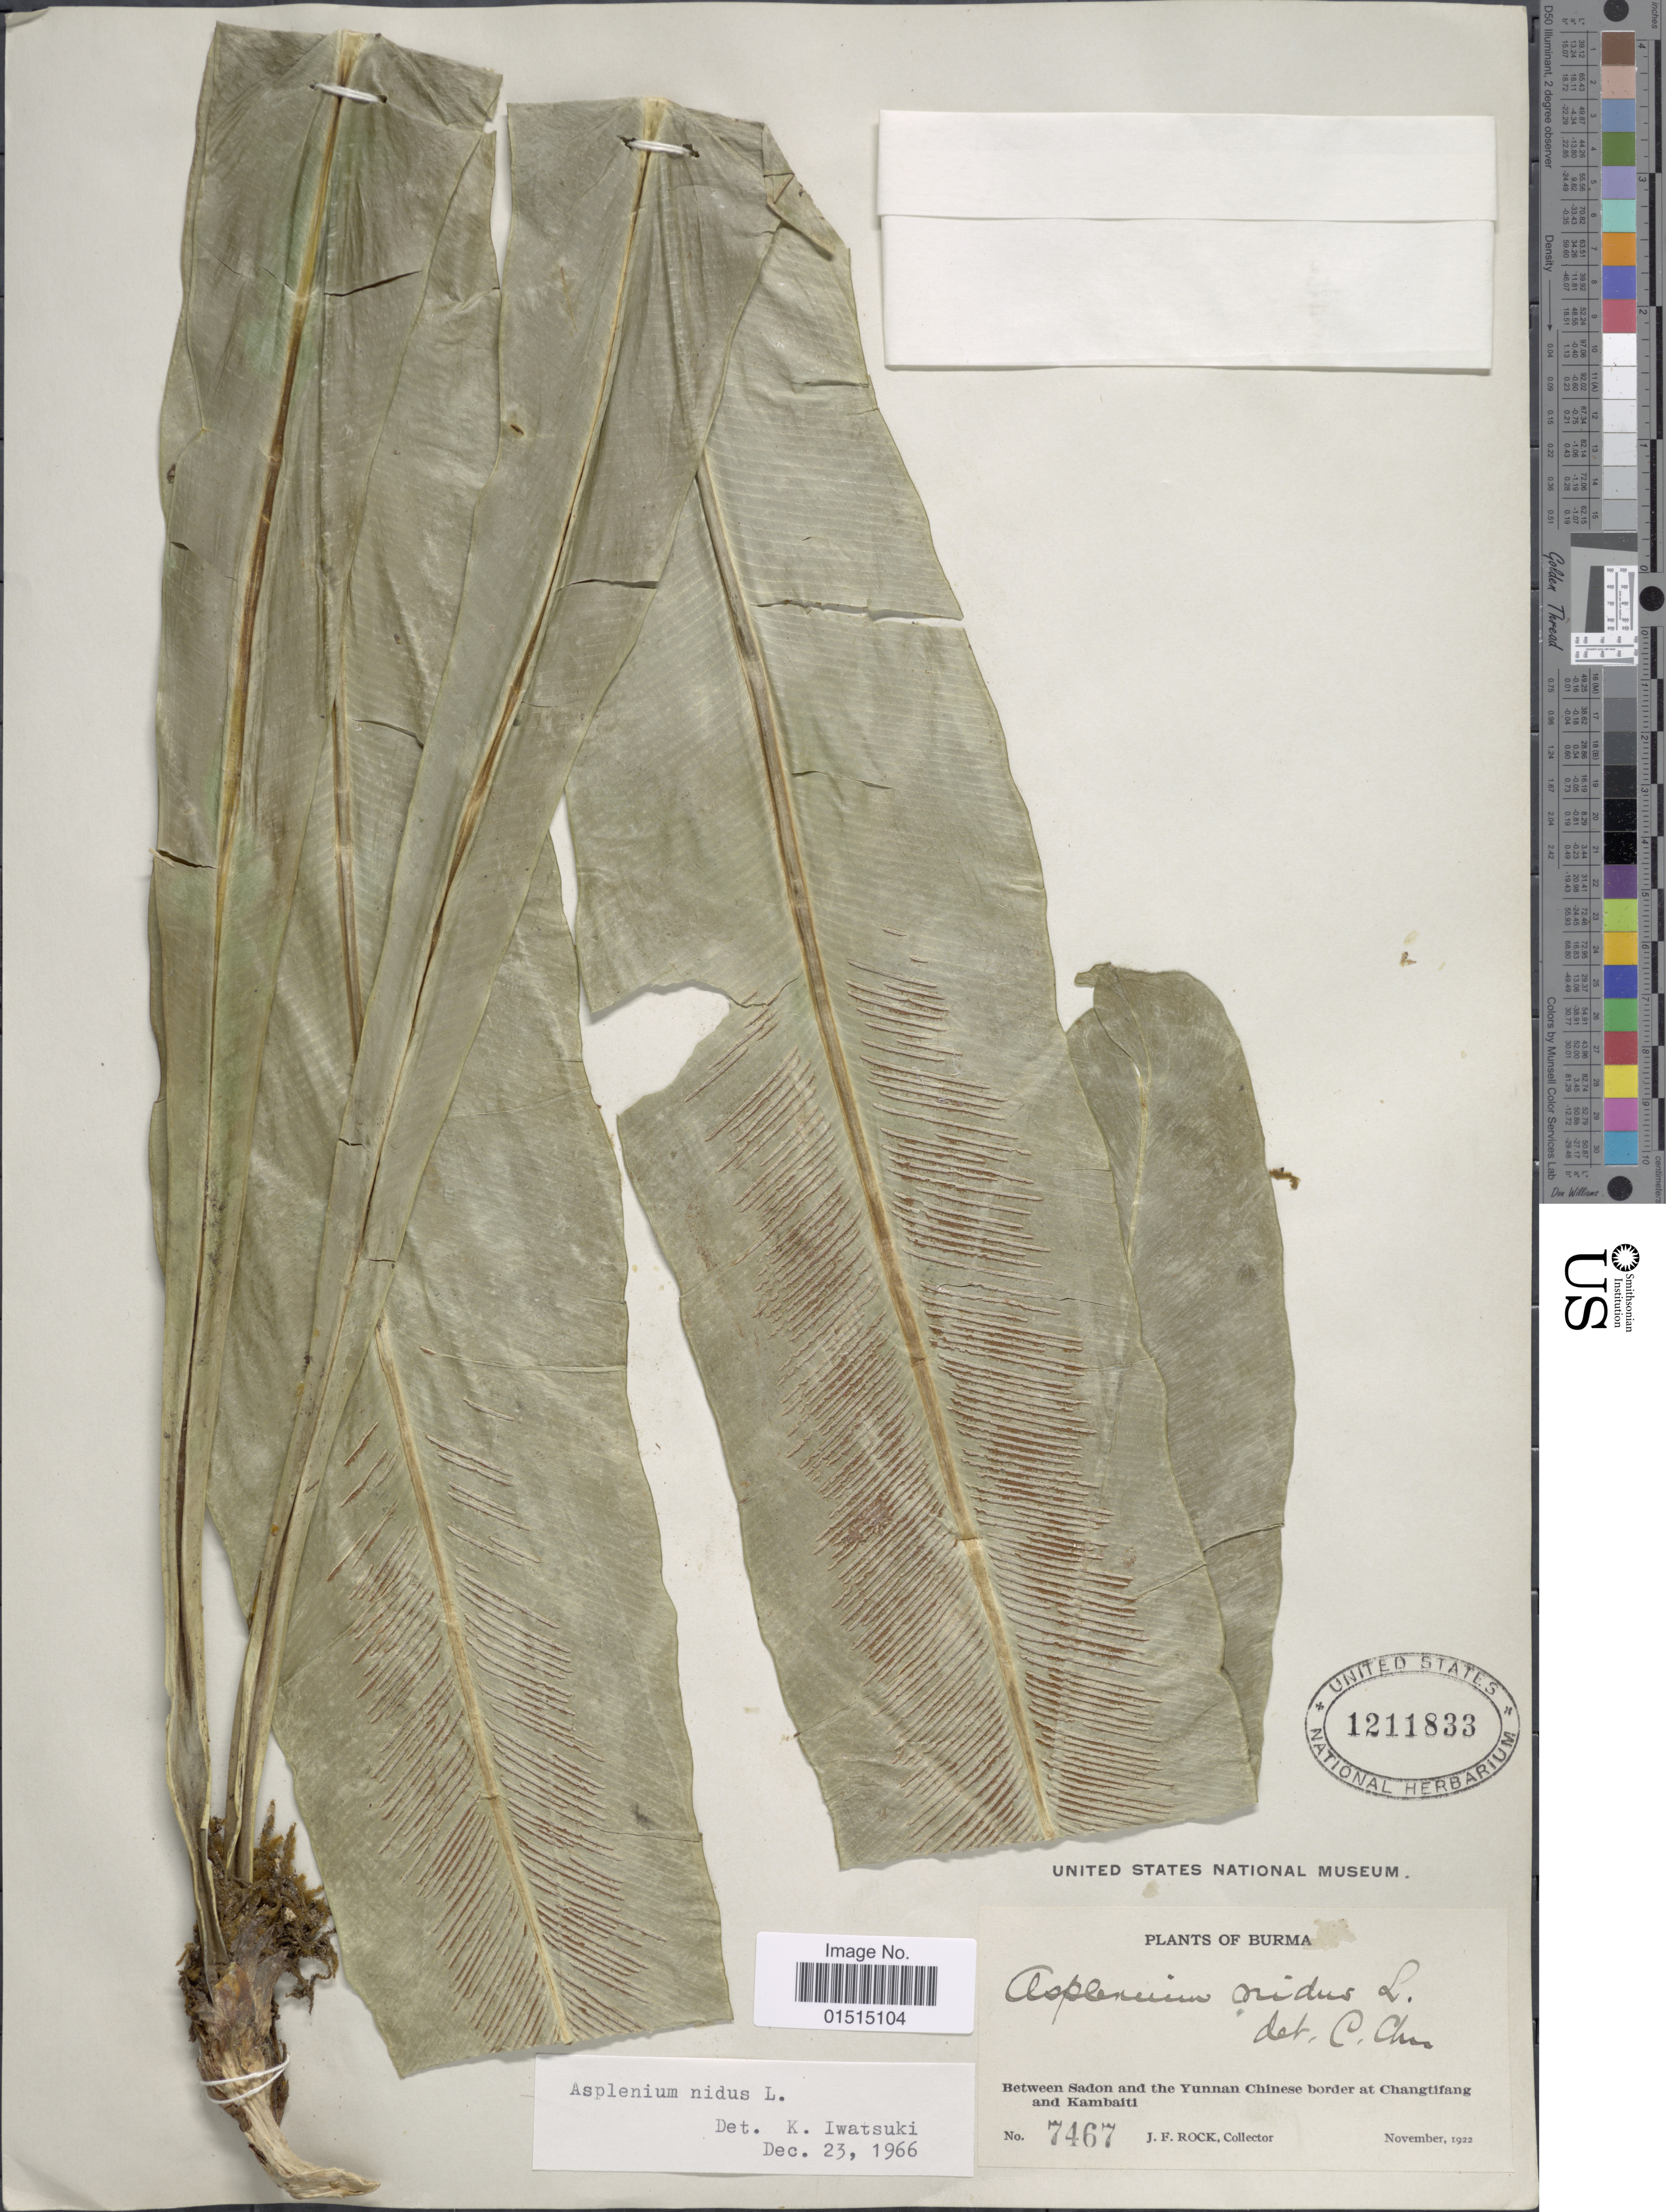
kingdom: Plantae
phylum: Tracheophyta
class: Polypodiopsida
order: Polypodiales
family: Aspleniaceae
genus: Asplenium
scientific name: Asplenium nidus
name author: L.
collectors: J. Rock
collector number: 7467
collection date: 1922-11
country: Myanmar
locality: Burma, Between Sadon and the Yunnan Chinese border at Changtifang and Kambaiti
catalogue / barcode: US 1211833